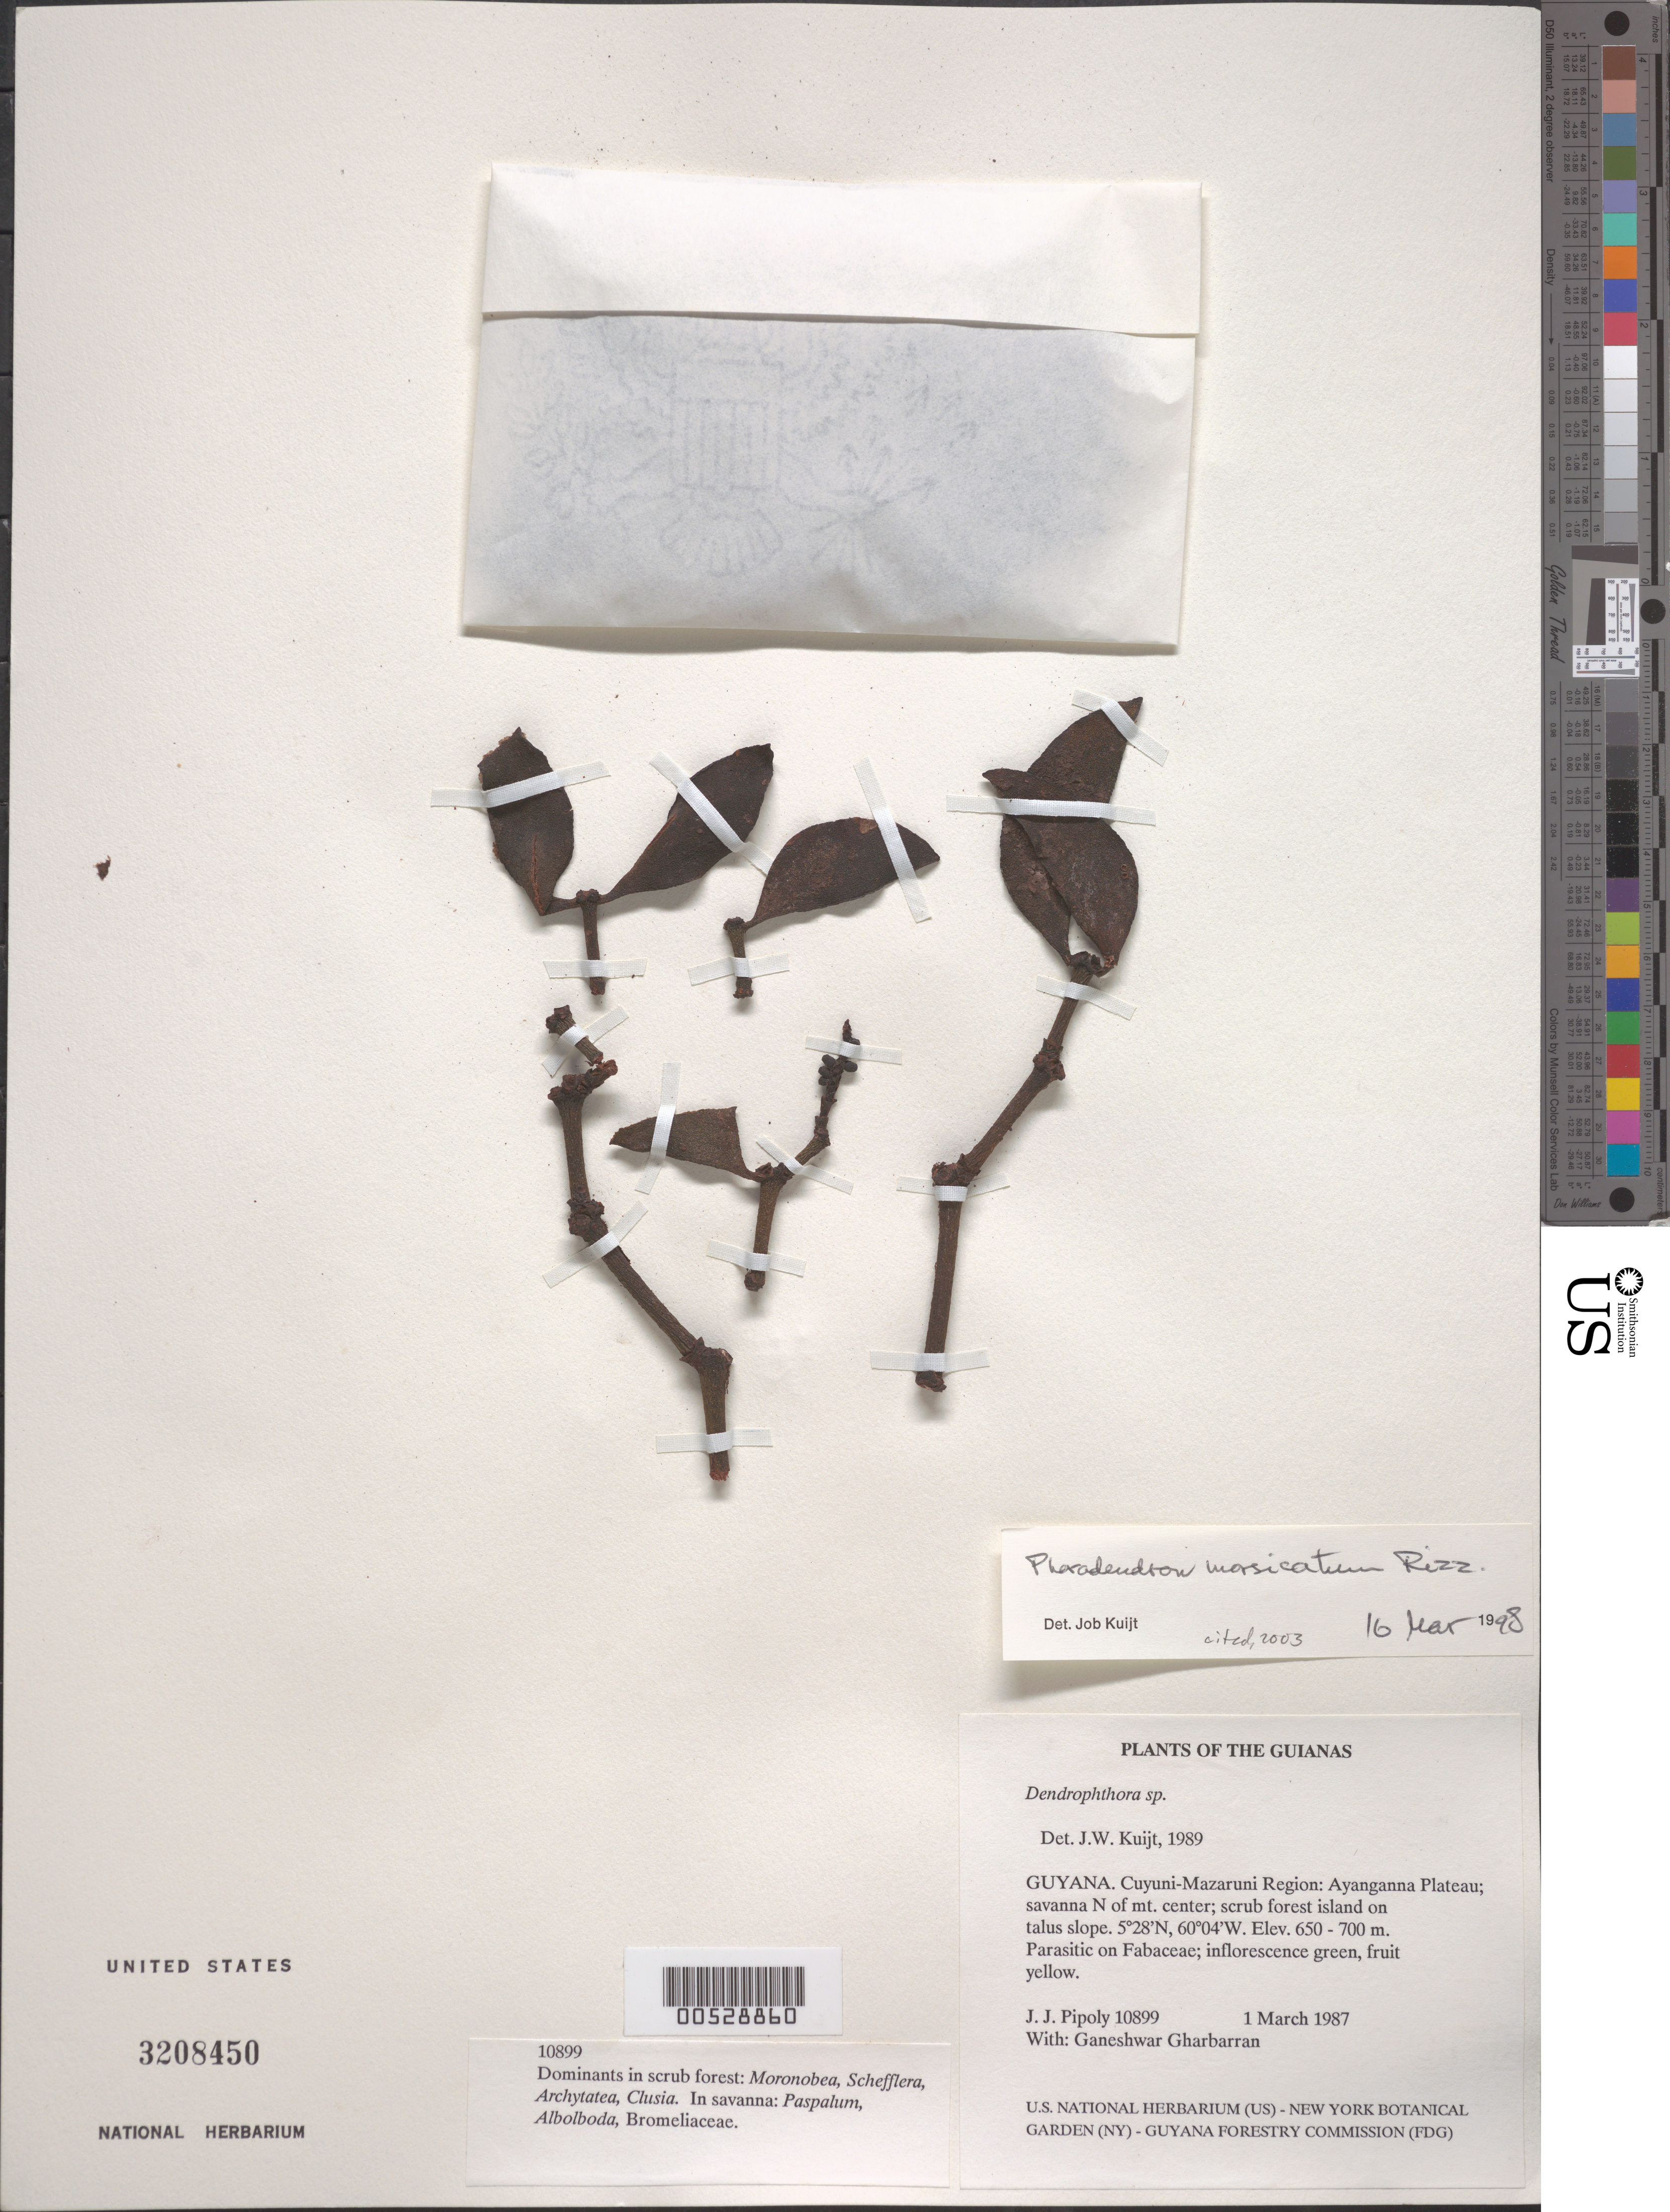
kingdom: Plantae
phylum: Tracheophyta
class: Magnoliopsida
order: Santalales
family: Viscaceae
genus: Phoradendron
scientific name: Phoradendron morsicatum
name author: Rizzini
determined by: Kuijt, Job, (CANADA)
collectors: J. J. Pipoly & G. Gharbarran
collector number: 10899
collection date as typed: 1 March 1987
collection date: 1987-03-01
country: Guyana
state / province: Cuyuni-Mazaruni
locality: Ayanganna Plateau, N of mountain center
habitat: Savanna with scrub forest island on talus slope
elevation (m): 650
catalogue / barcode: US 3208450